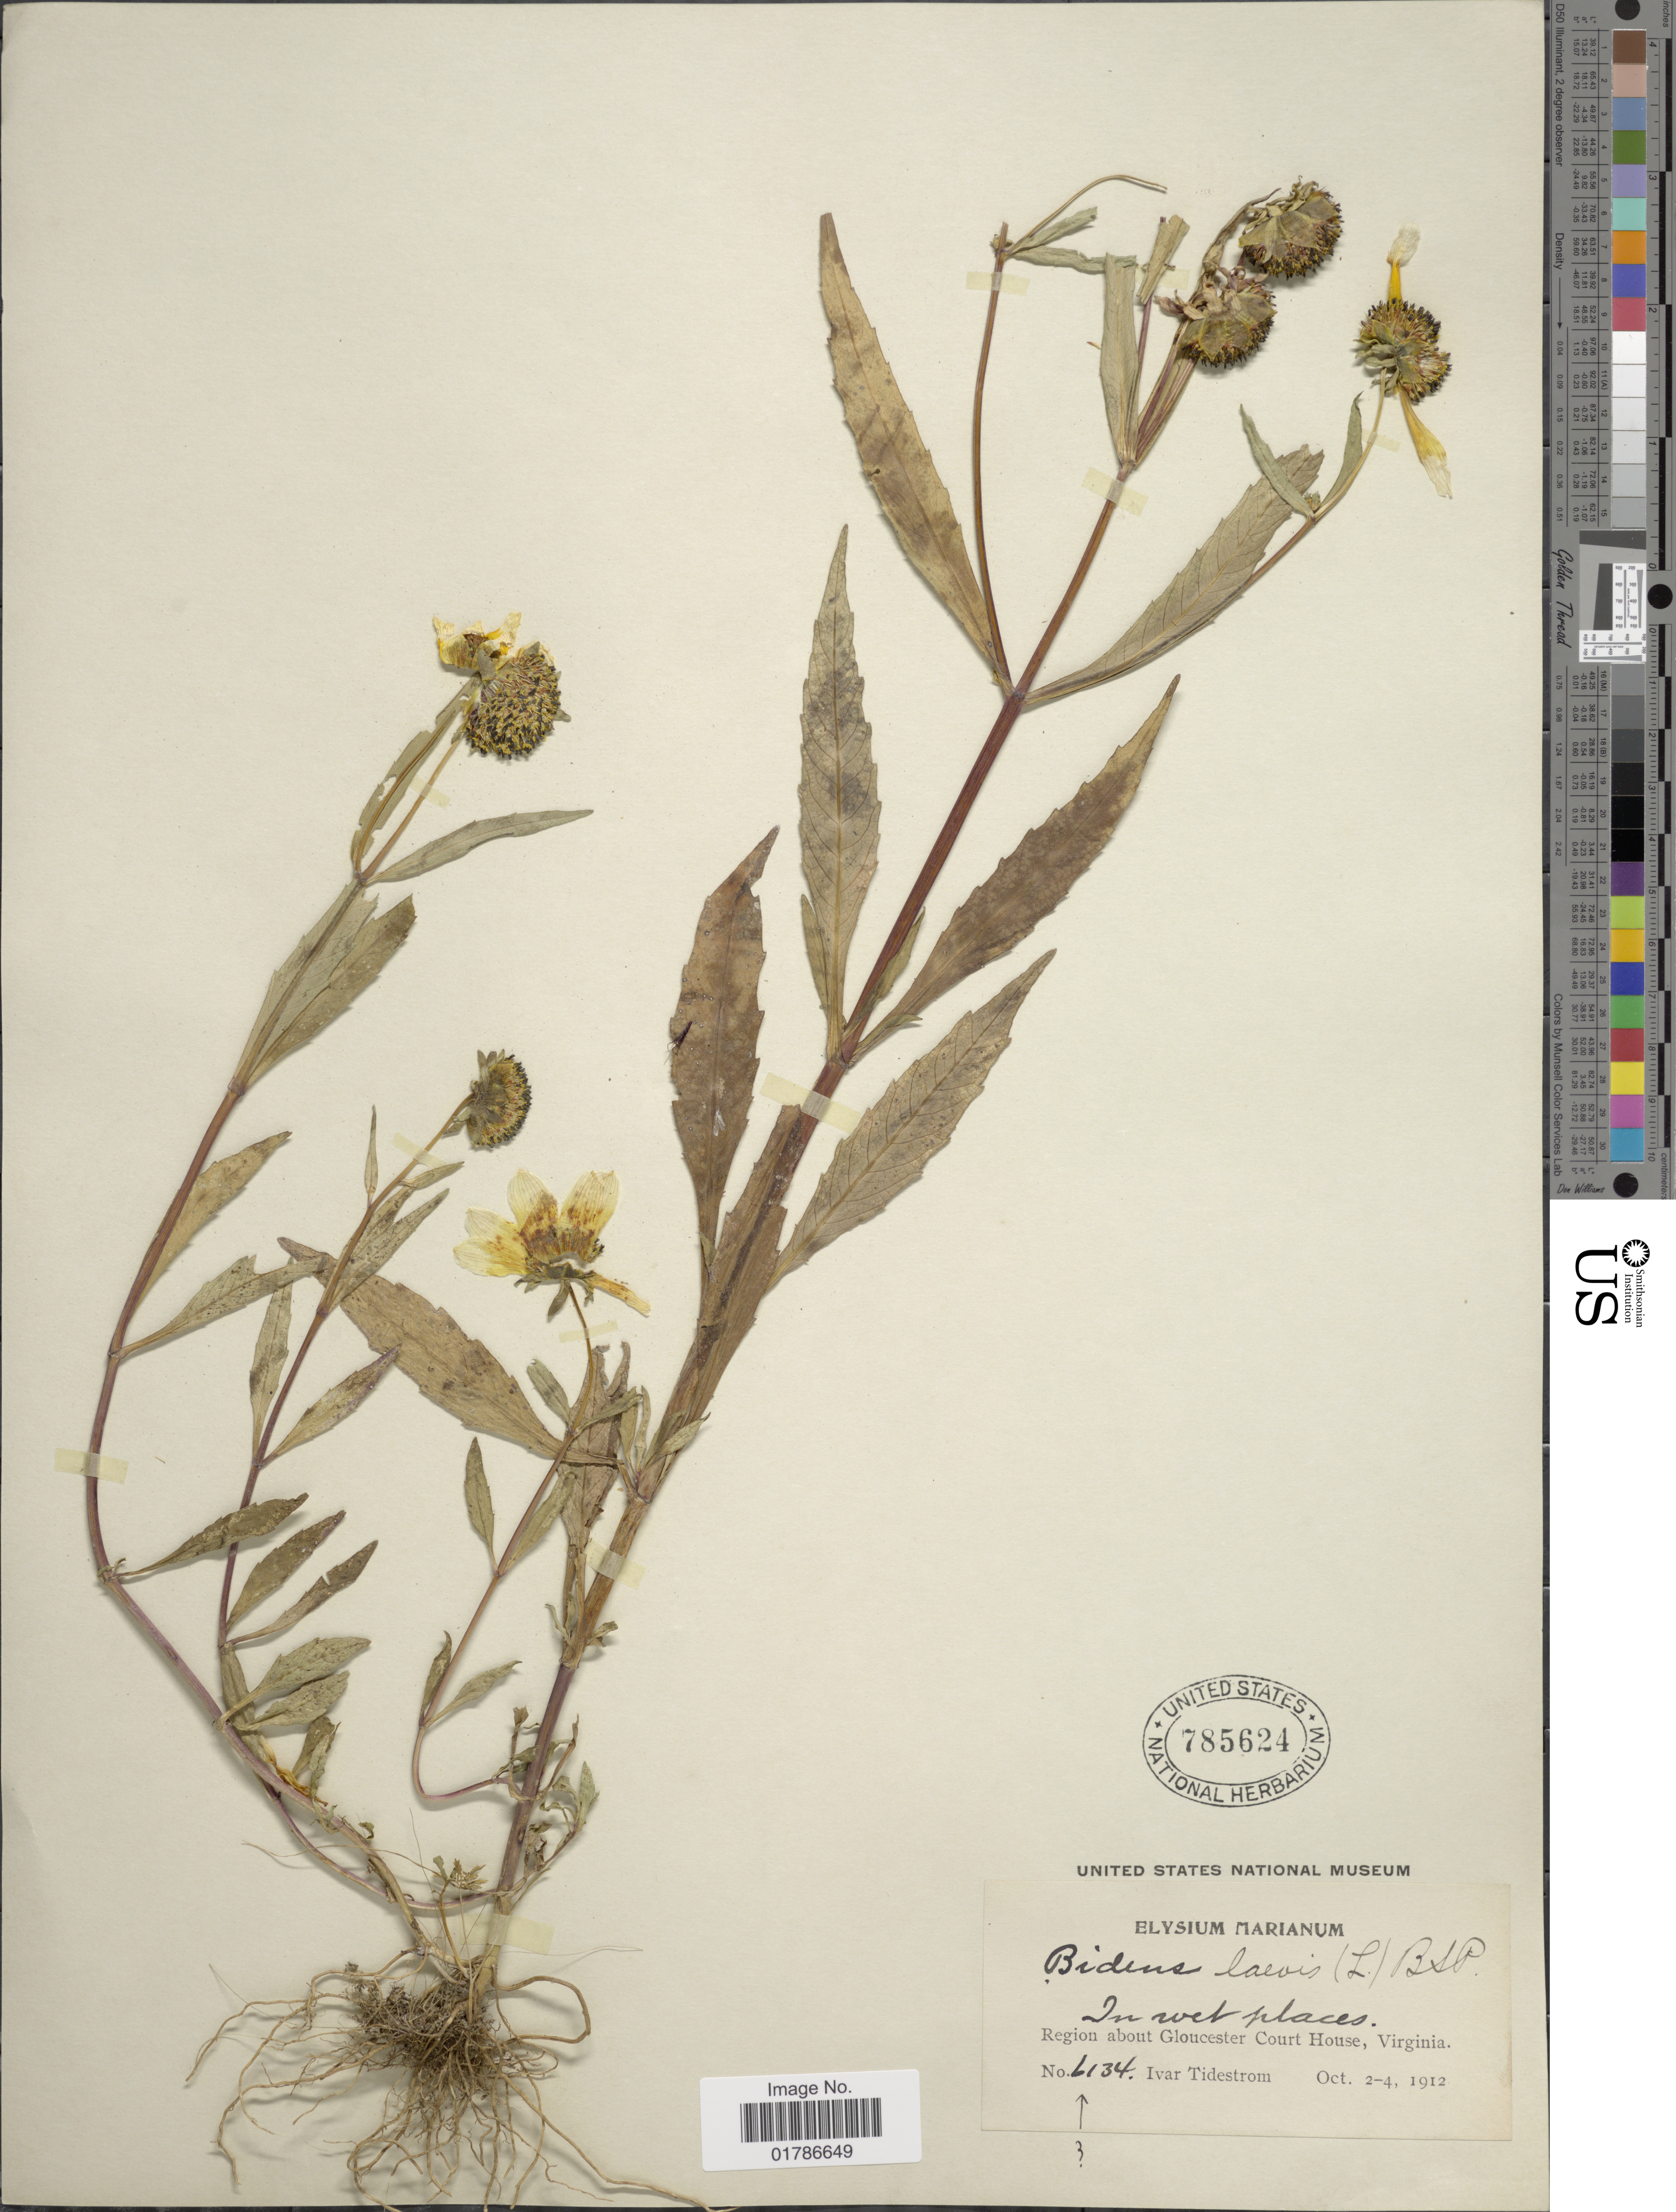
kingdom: Plantae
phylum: Tracheophyta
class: Magnoliopsida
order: Asterales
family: Asteraceae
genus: Bidens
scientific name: Bidens cernua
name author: L.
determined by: Liris Barbosa da Silva, María, (UEFS (HUEFS)), Universidade Estadual de Feira de Santana (BRAZIL)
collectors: I. F. Tidestrom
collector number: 6134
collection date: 1912-10-02/1912-10-04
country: United States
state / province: Virginia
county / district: Gloucester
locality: Region about Gloucester Court House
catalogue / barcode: US 785624